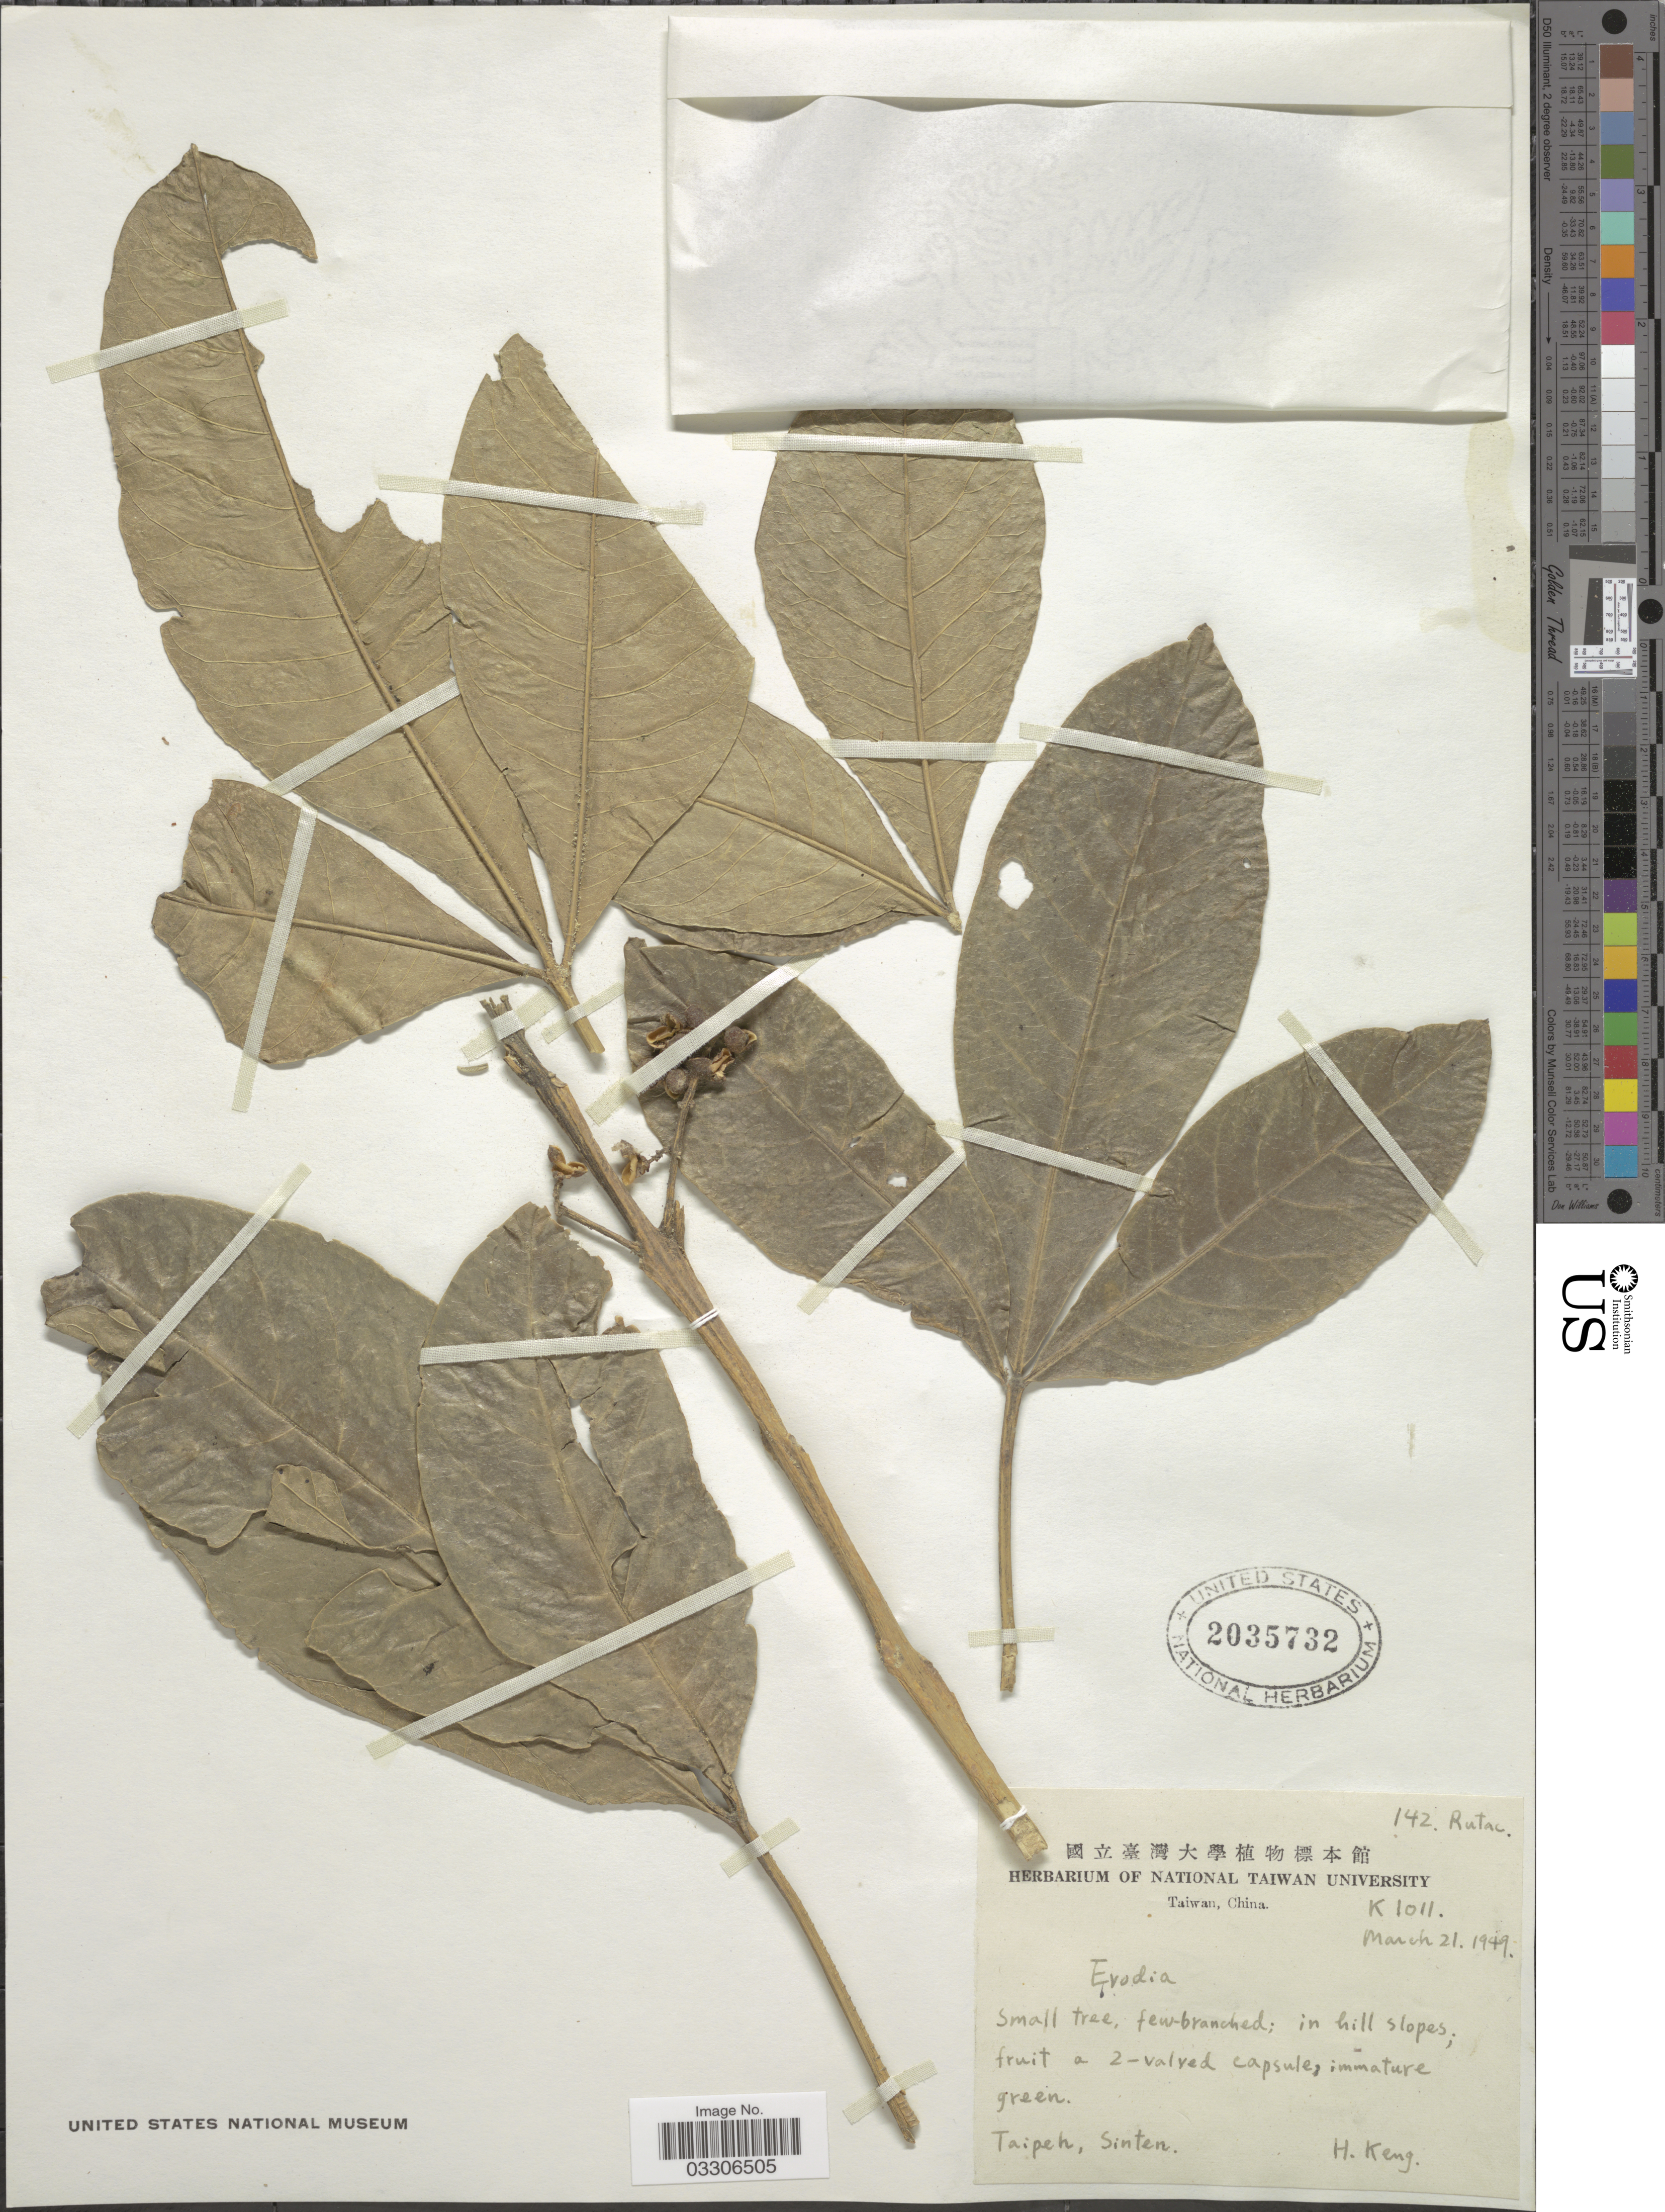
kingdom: Plantae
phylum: Tracheophyta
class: Magnoliopsida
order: Sapindales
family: Rutaceae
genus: Melicope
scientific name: Melicope sp.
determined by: Strong, Mark T., (BOT), Smithsonian Institution - National Museum of Natural History (UNITED STATES)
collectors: H. Keng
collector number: K1011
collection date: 1949-03-21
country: Taiwan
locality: Taipeh, Sinten.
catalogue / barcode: US 2035732